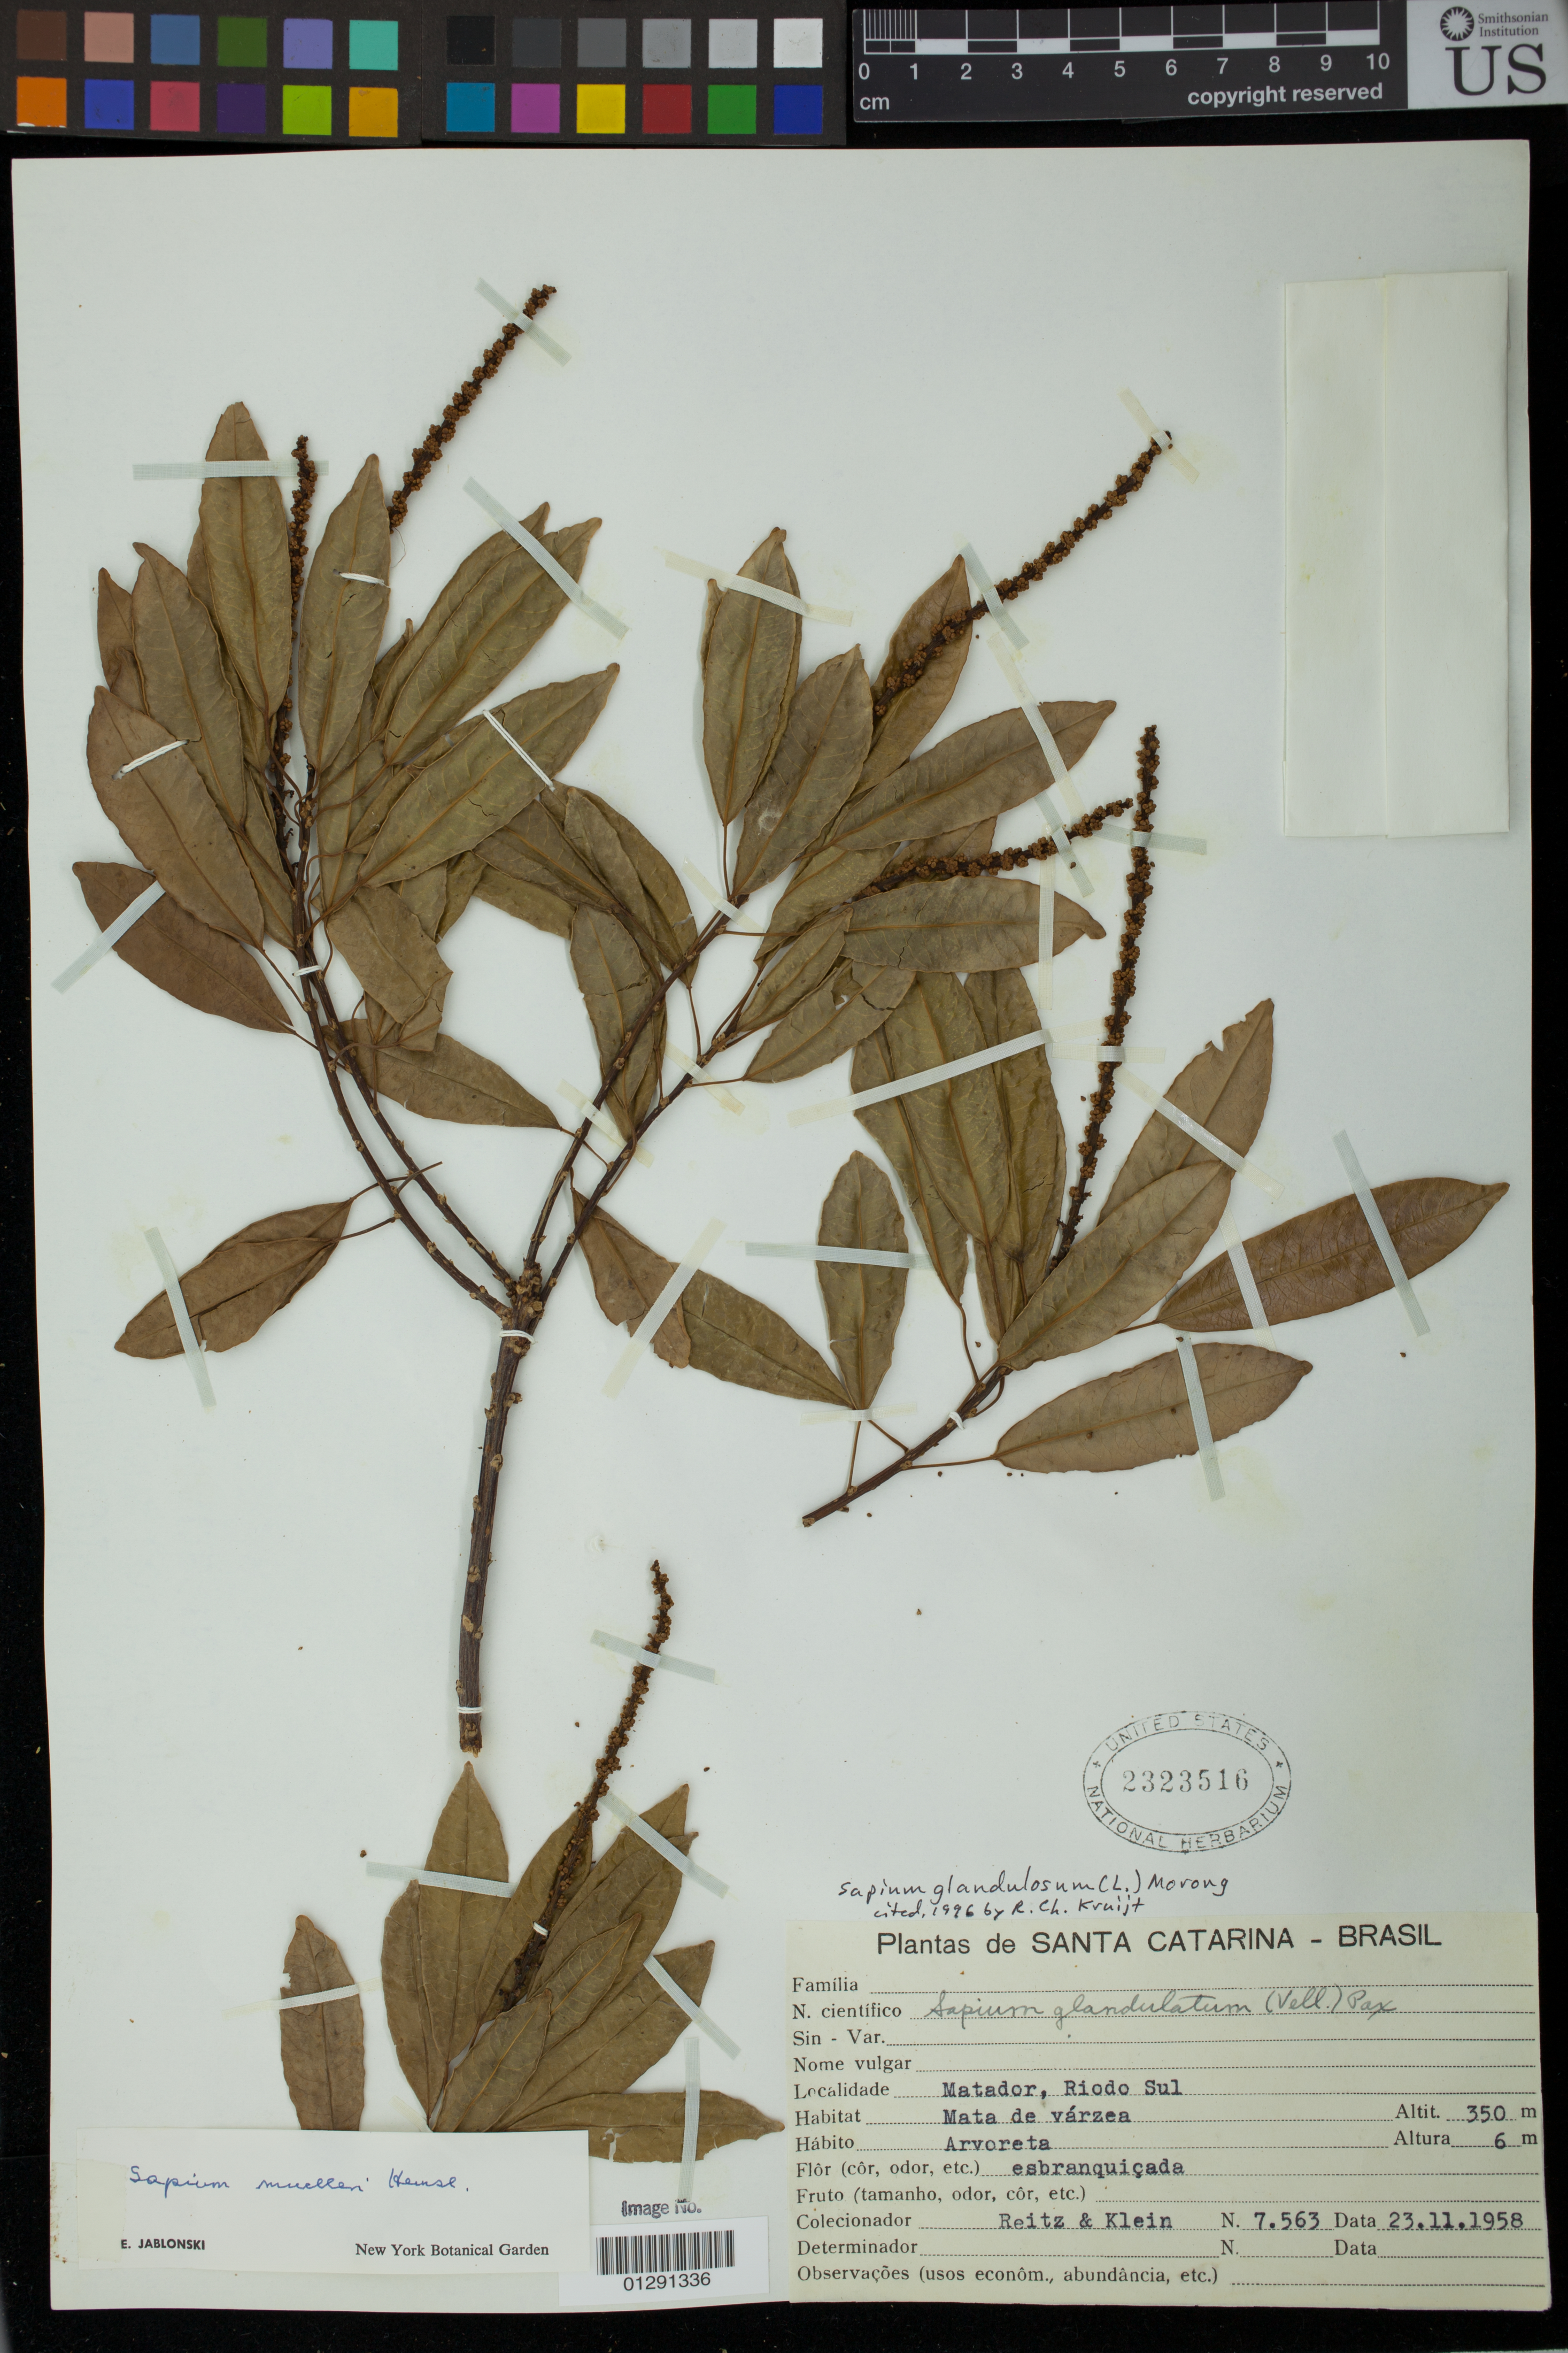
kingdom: Plantae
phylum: Tracheophyta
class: Magnoliopsida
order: Malpighiales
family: Euphorbiaceae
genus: Sapium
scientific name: Sapium glandulatum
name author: (Vell.) Pax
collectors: -- Reitz & Klein, --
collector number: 7563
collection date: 1958-11-23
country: Brazil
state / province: Santa Catarina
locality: Matador, Riodo Sul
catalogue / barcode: US 2323516